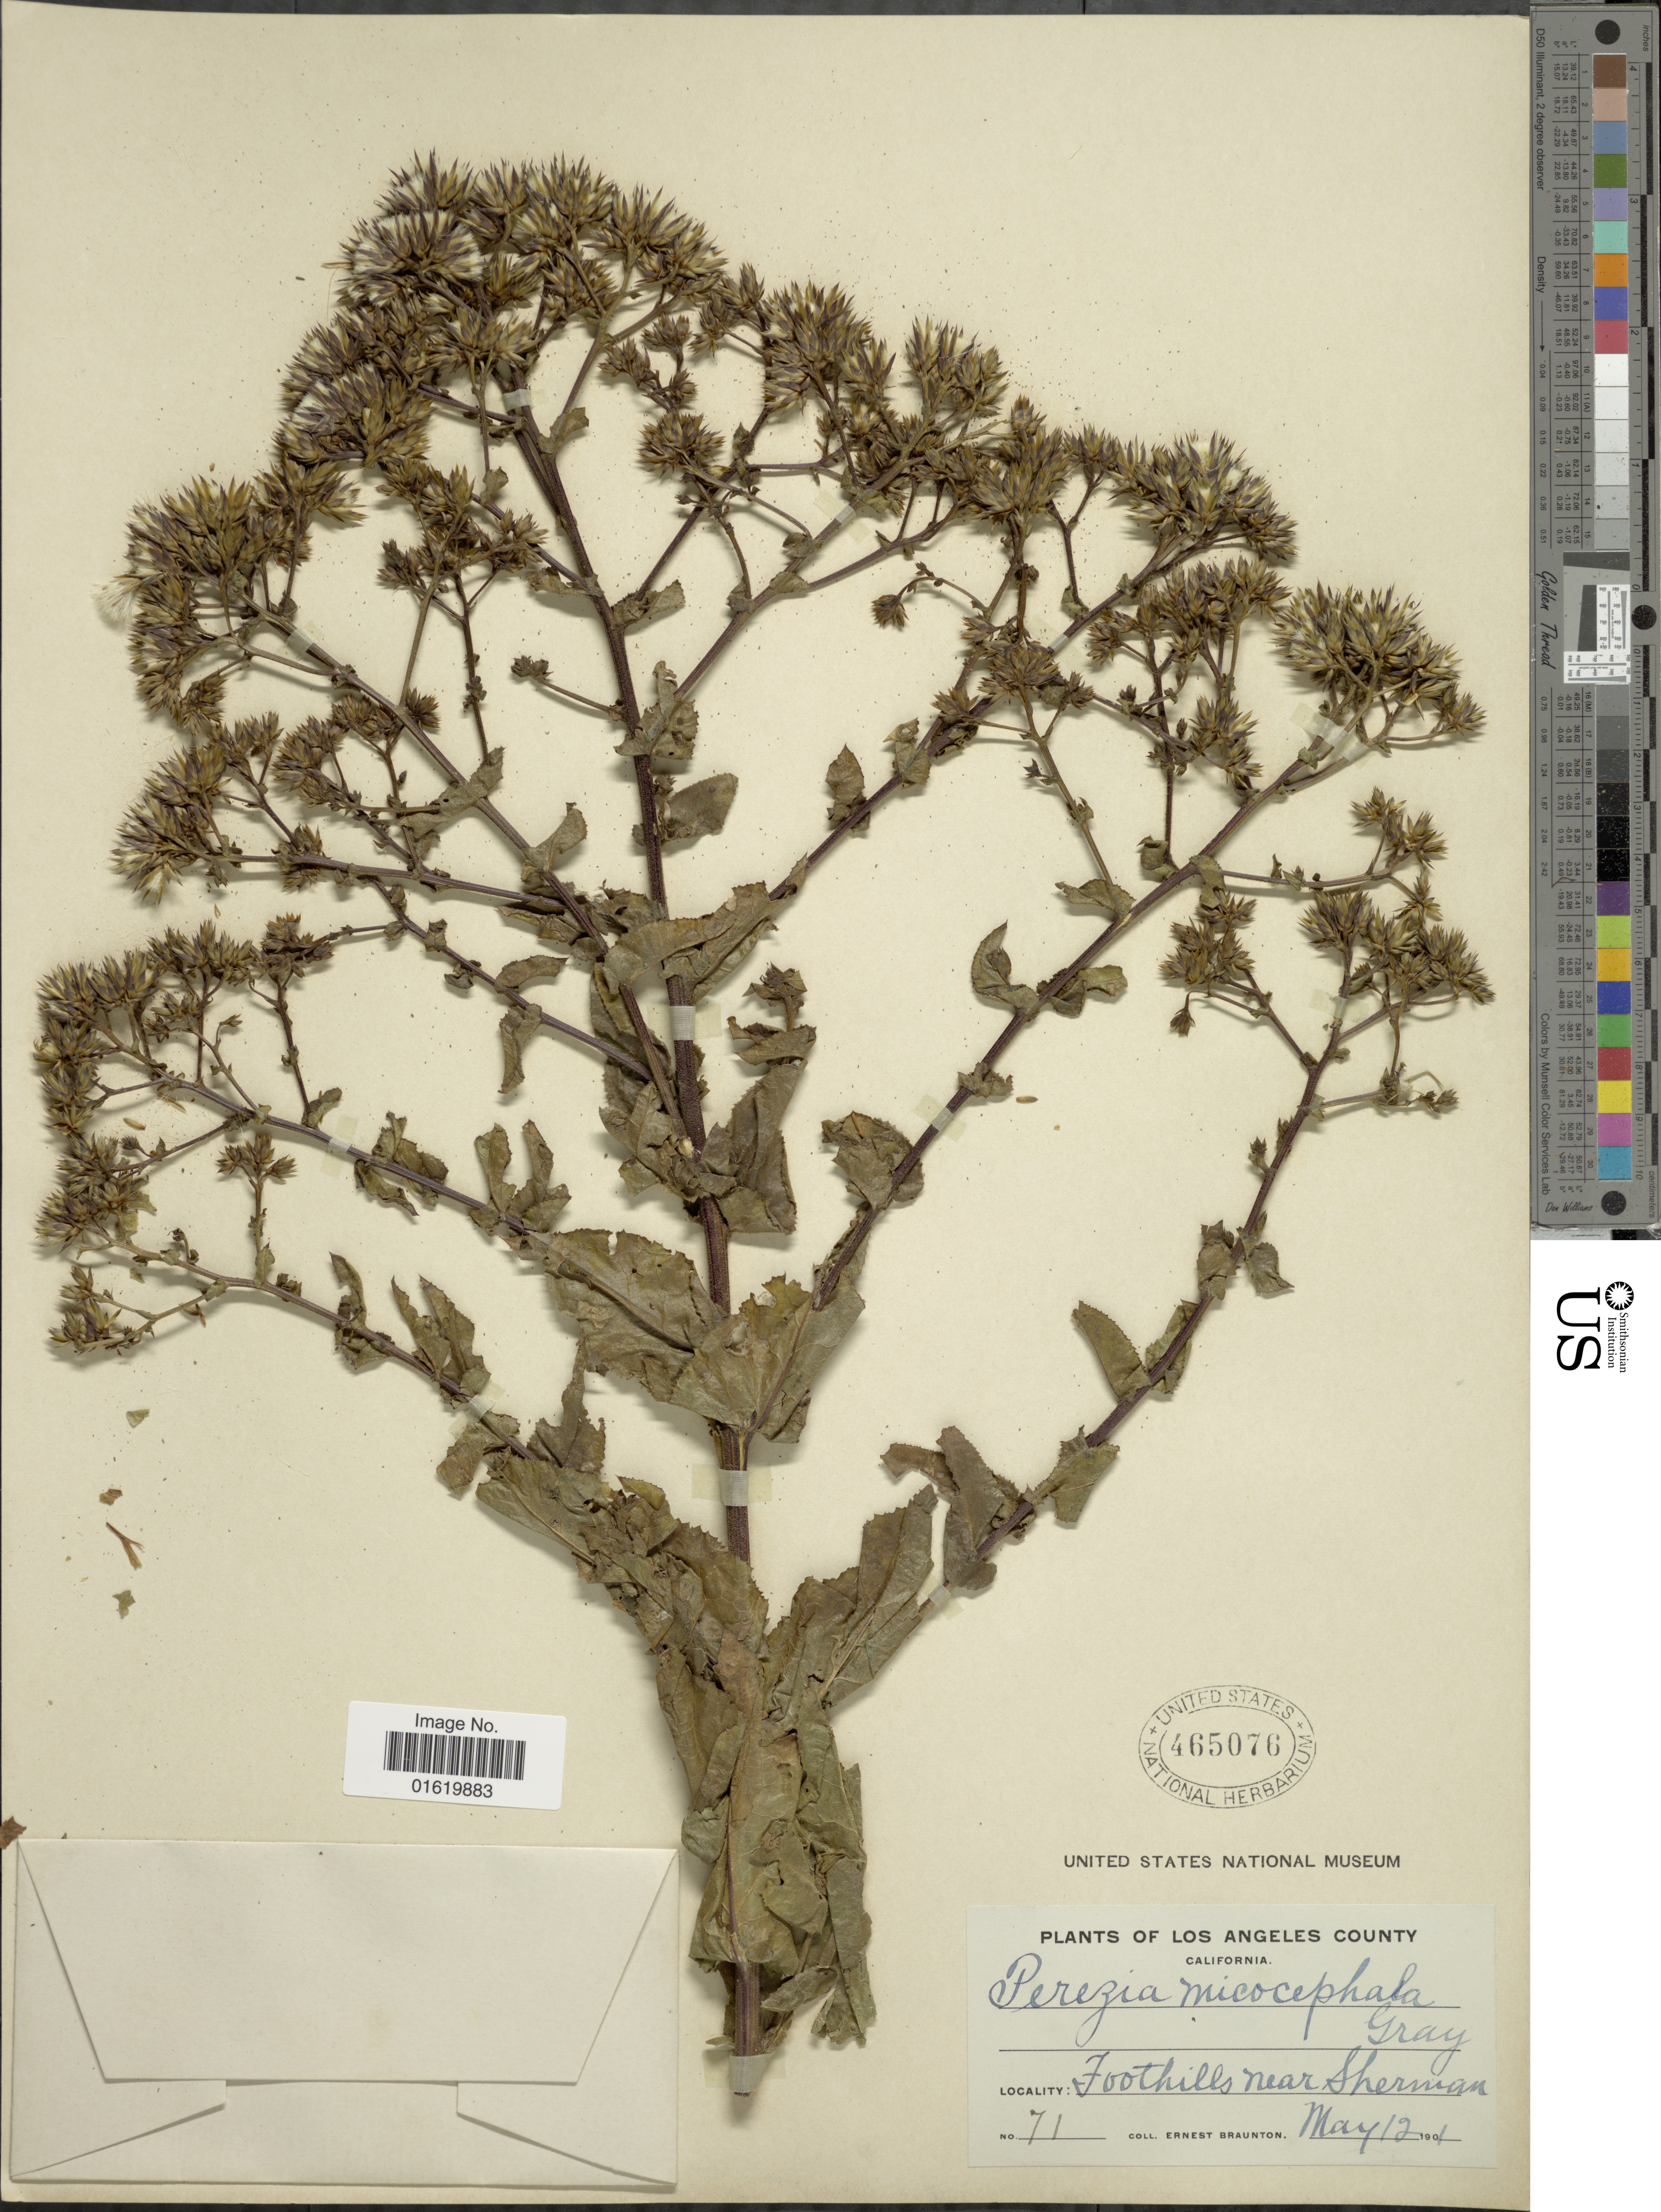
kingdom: Plantae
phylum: Tracheophyta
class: Magnoliopsida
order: Asterales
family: Asteraceae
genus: Acourtia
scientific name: Acourtia microcephala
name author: DC.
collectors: E. Braunton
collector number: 71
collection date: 1901-05-12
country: United States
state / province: California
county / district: Los Angeles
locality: Los Angeles County. Foothills near Sherman.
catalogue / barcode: US 465076